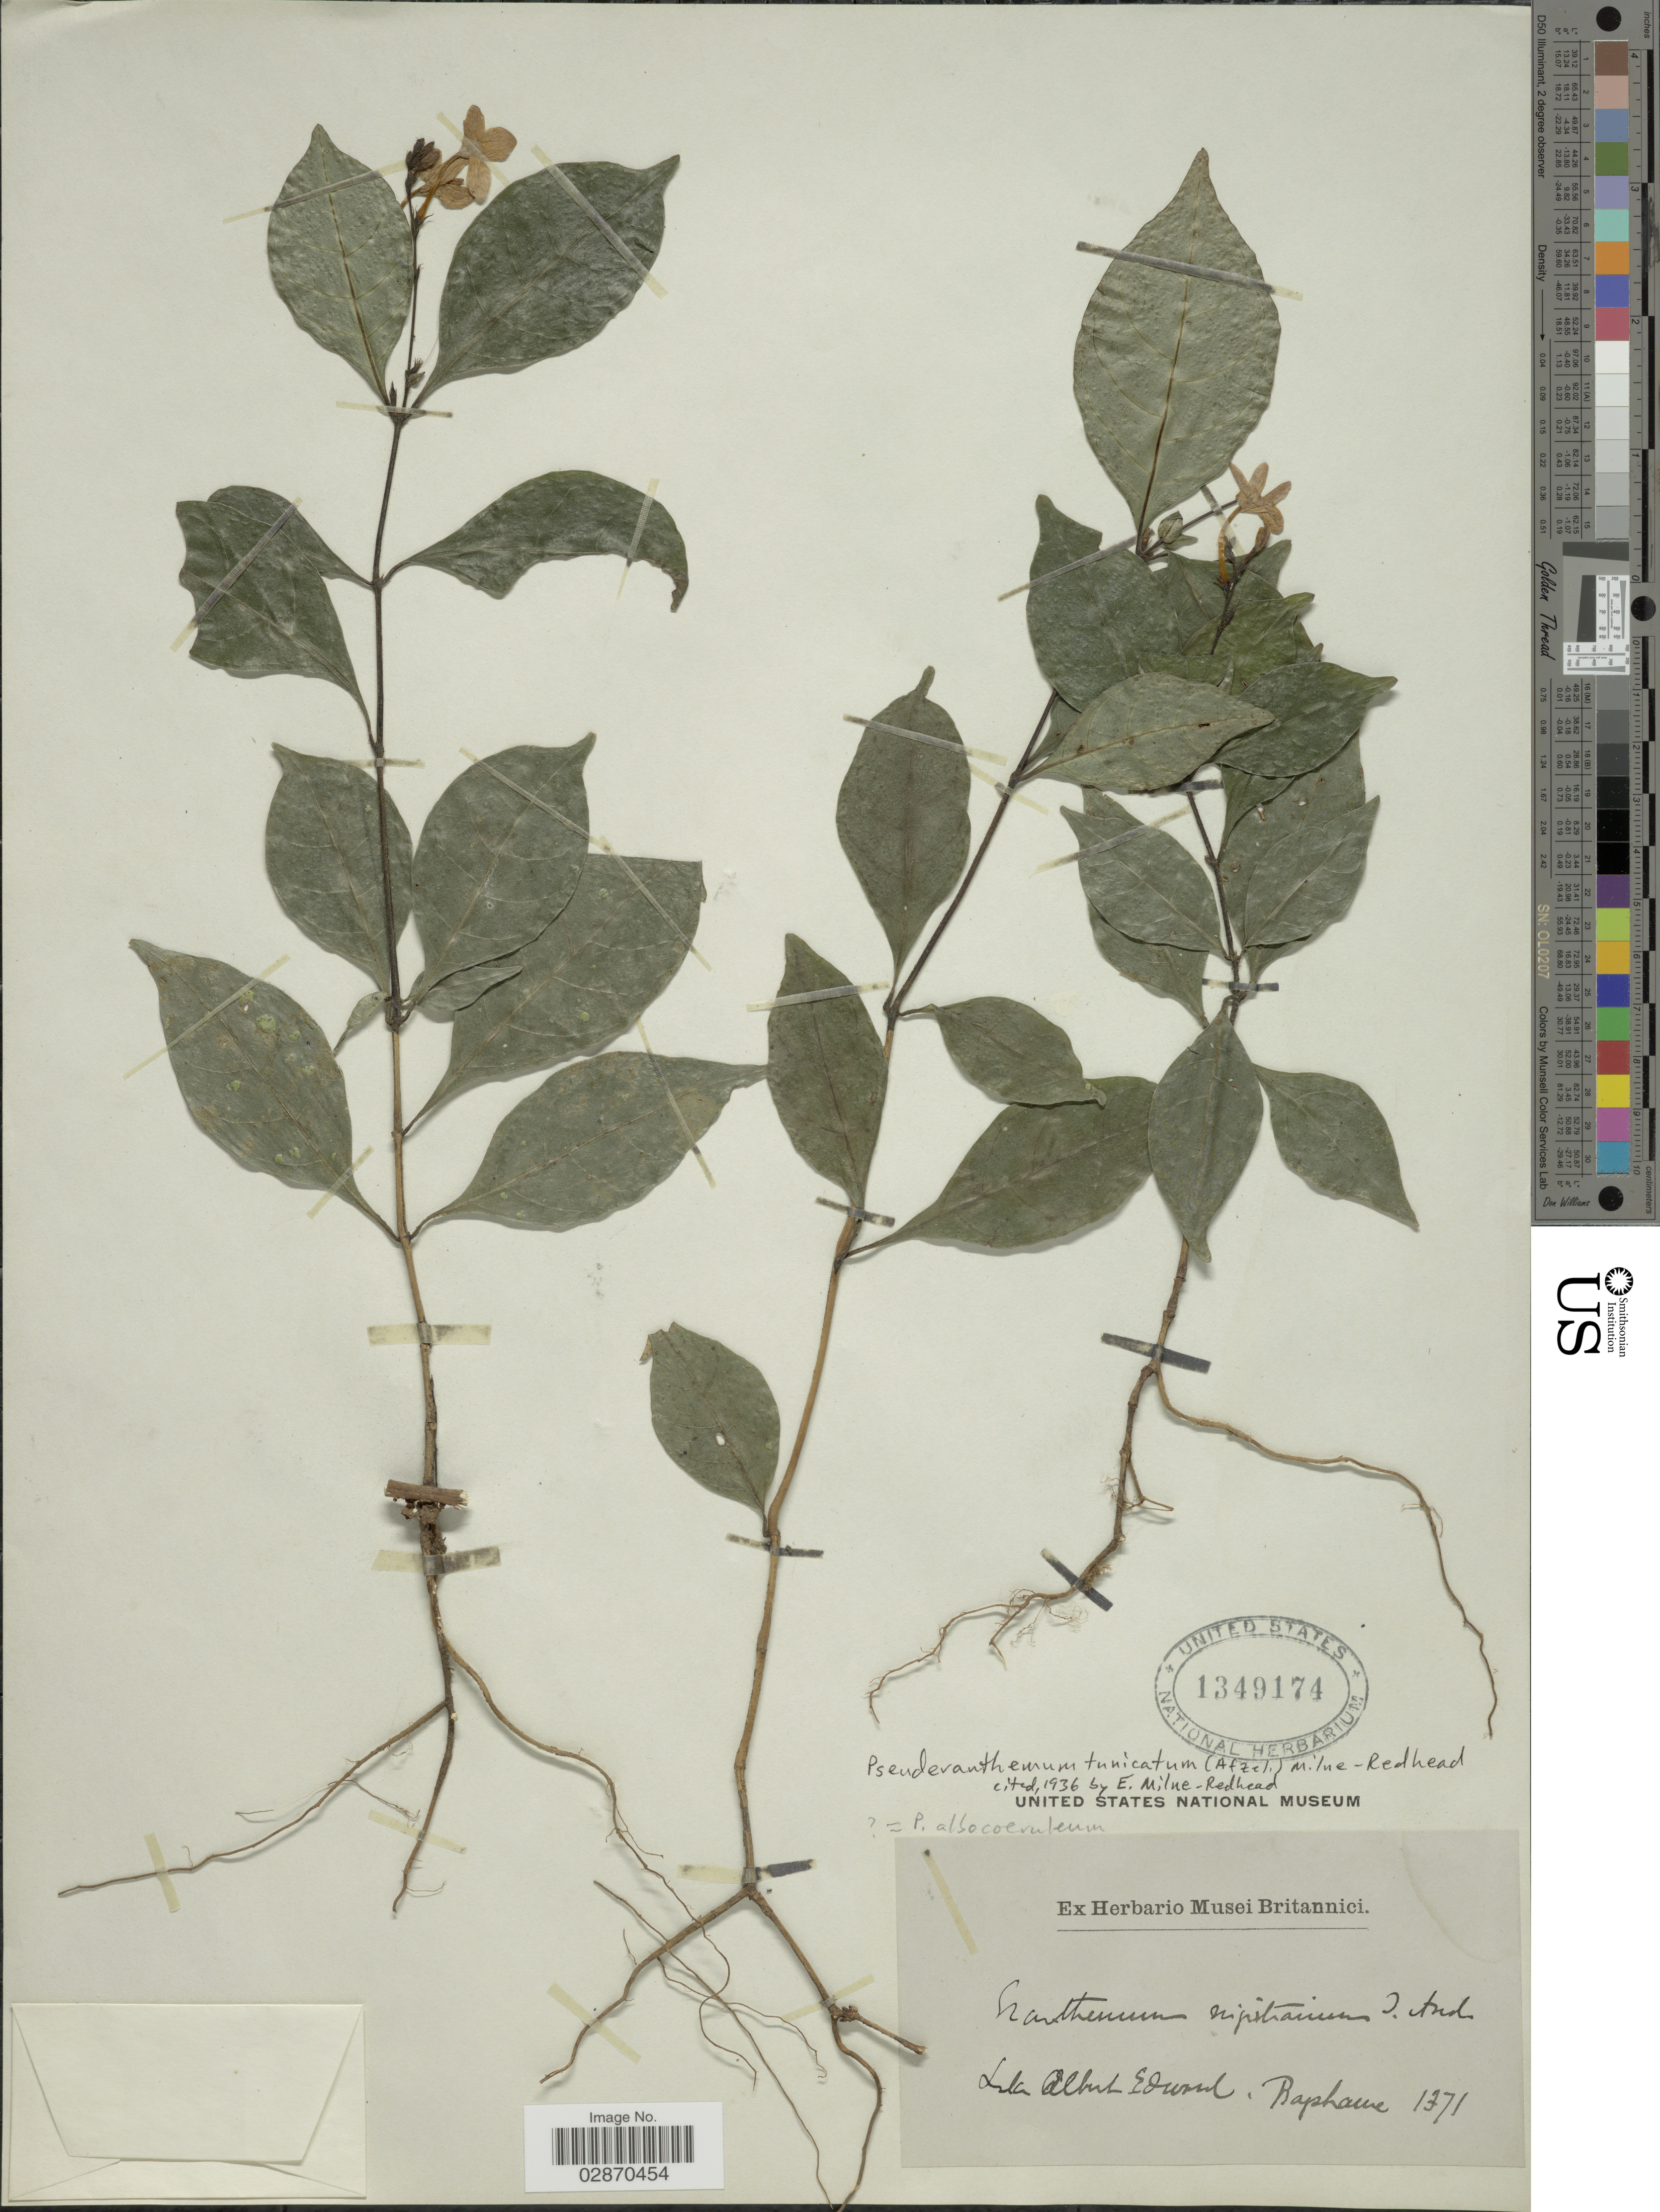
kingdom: Plantae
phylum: Tracheophyta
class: Magnoliopsida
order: Lamiales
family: Acanthaceae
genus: Pseuderanthemum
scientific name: Pseuderanthemum tunicatum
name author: (Afzel.) Milne-Redh.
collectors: Bagshawe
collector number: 1371*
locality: Lake Albert Edward.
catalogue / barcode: US 1349174